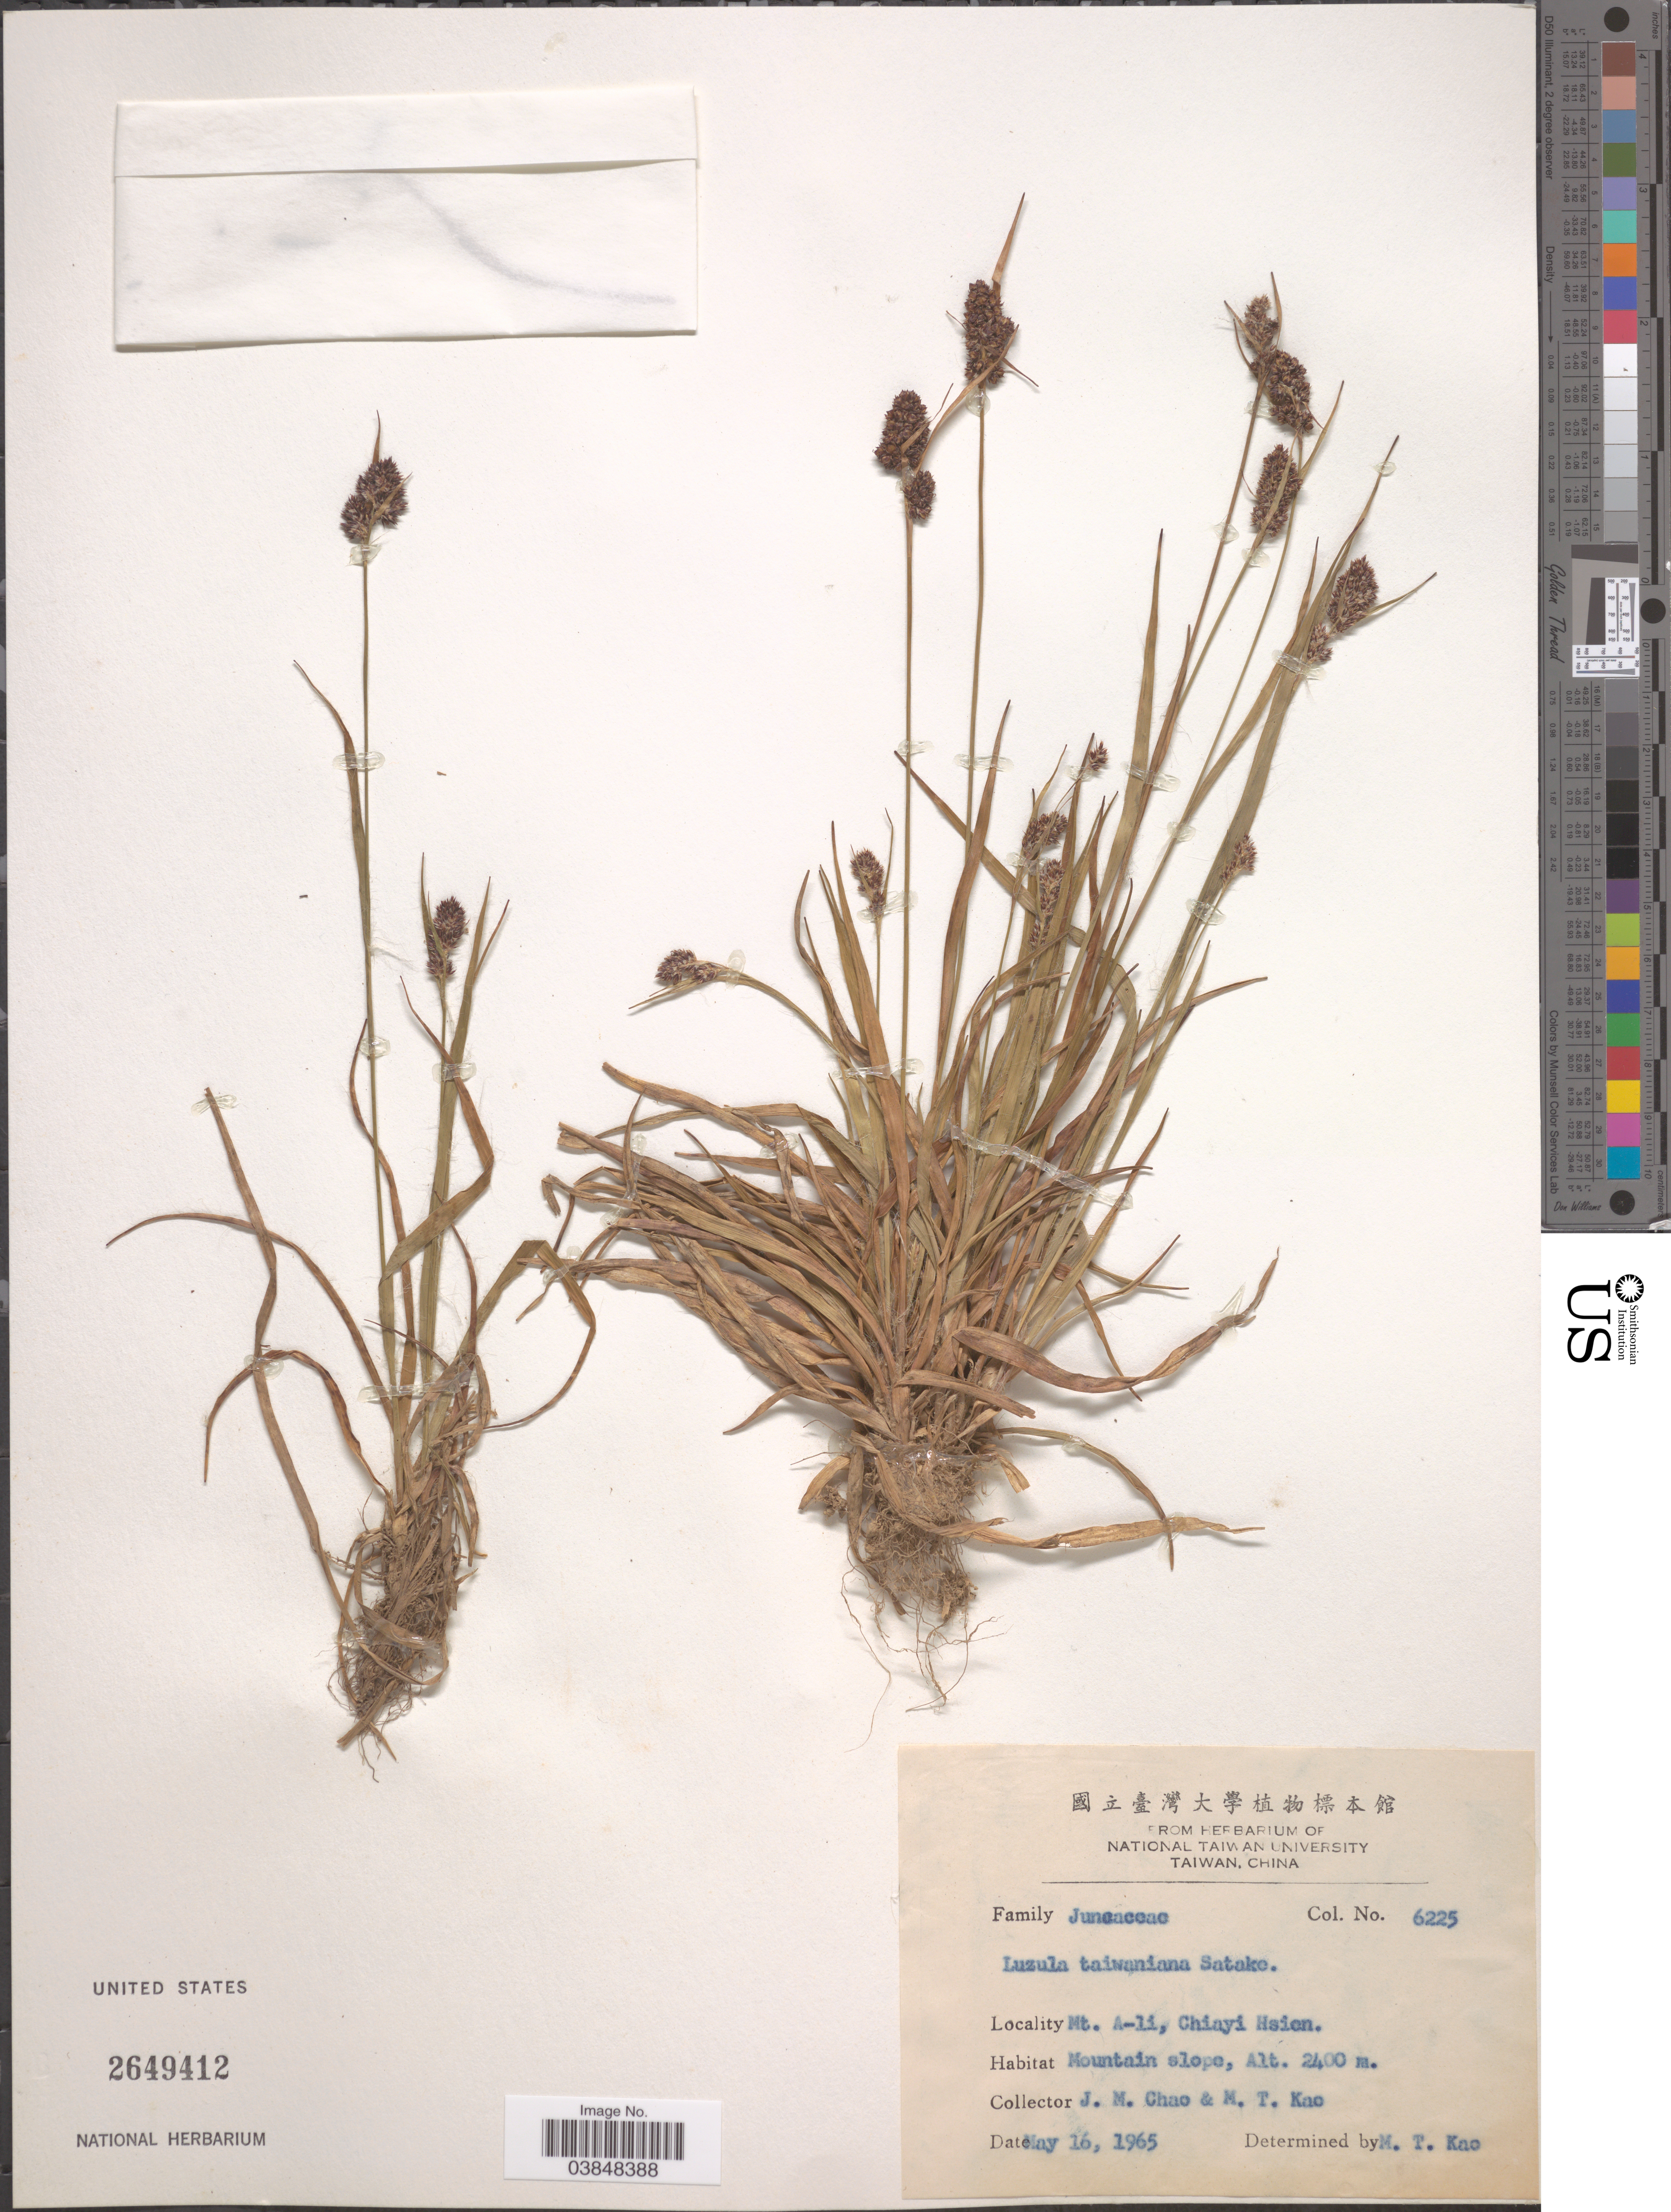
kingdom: Plantae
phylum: Tracheophyta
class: Liliopsida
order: Poales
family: Juncaceae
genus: Luzula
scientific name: Luzula taiwaniana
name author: Satake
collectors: J. Chao & M. T. Kao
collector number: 6225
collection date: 1965-05-16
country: Taiwan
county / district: Chiayi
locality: Mt. A-li, Chiayi Hsien. Mountain slope.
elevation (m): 2400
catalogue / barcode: US 2649412